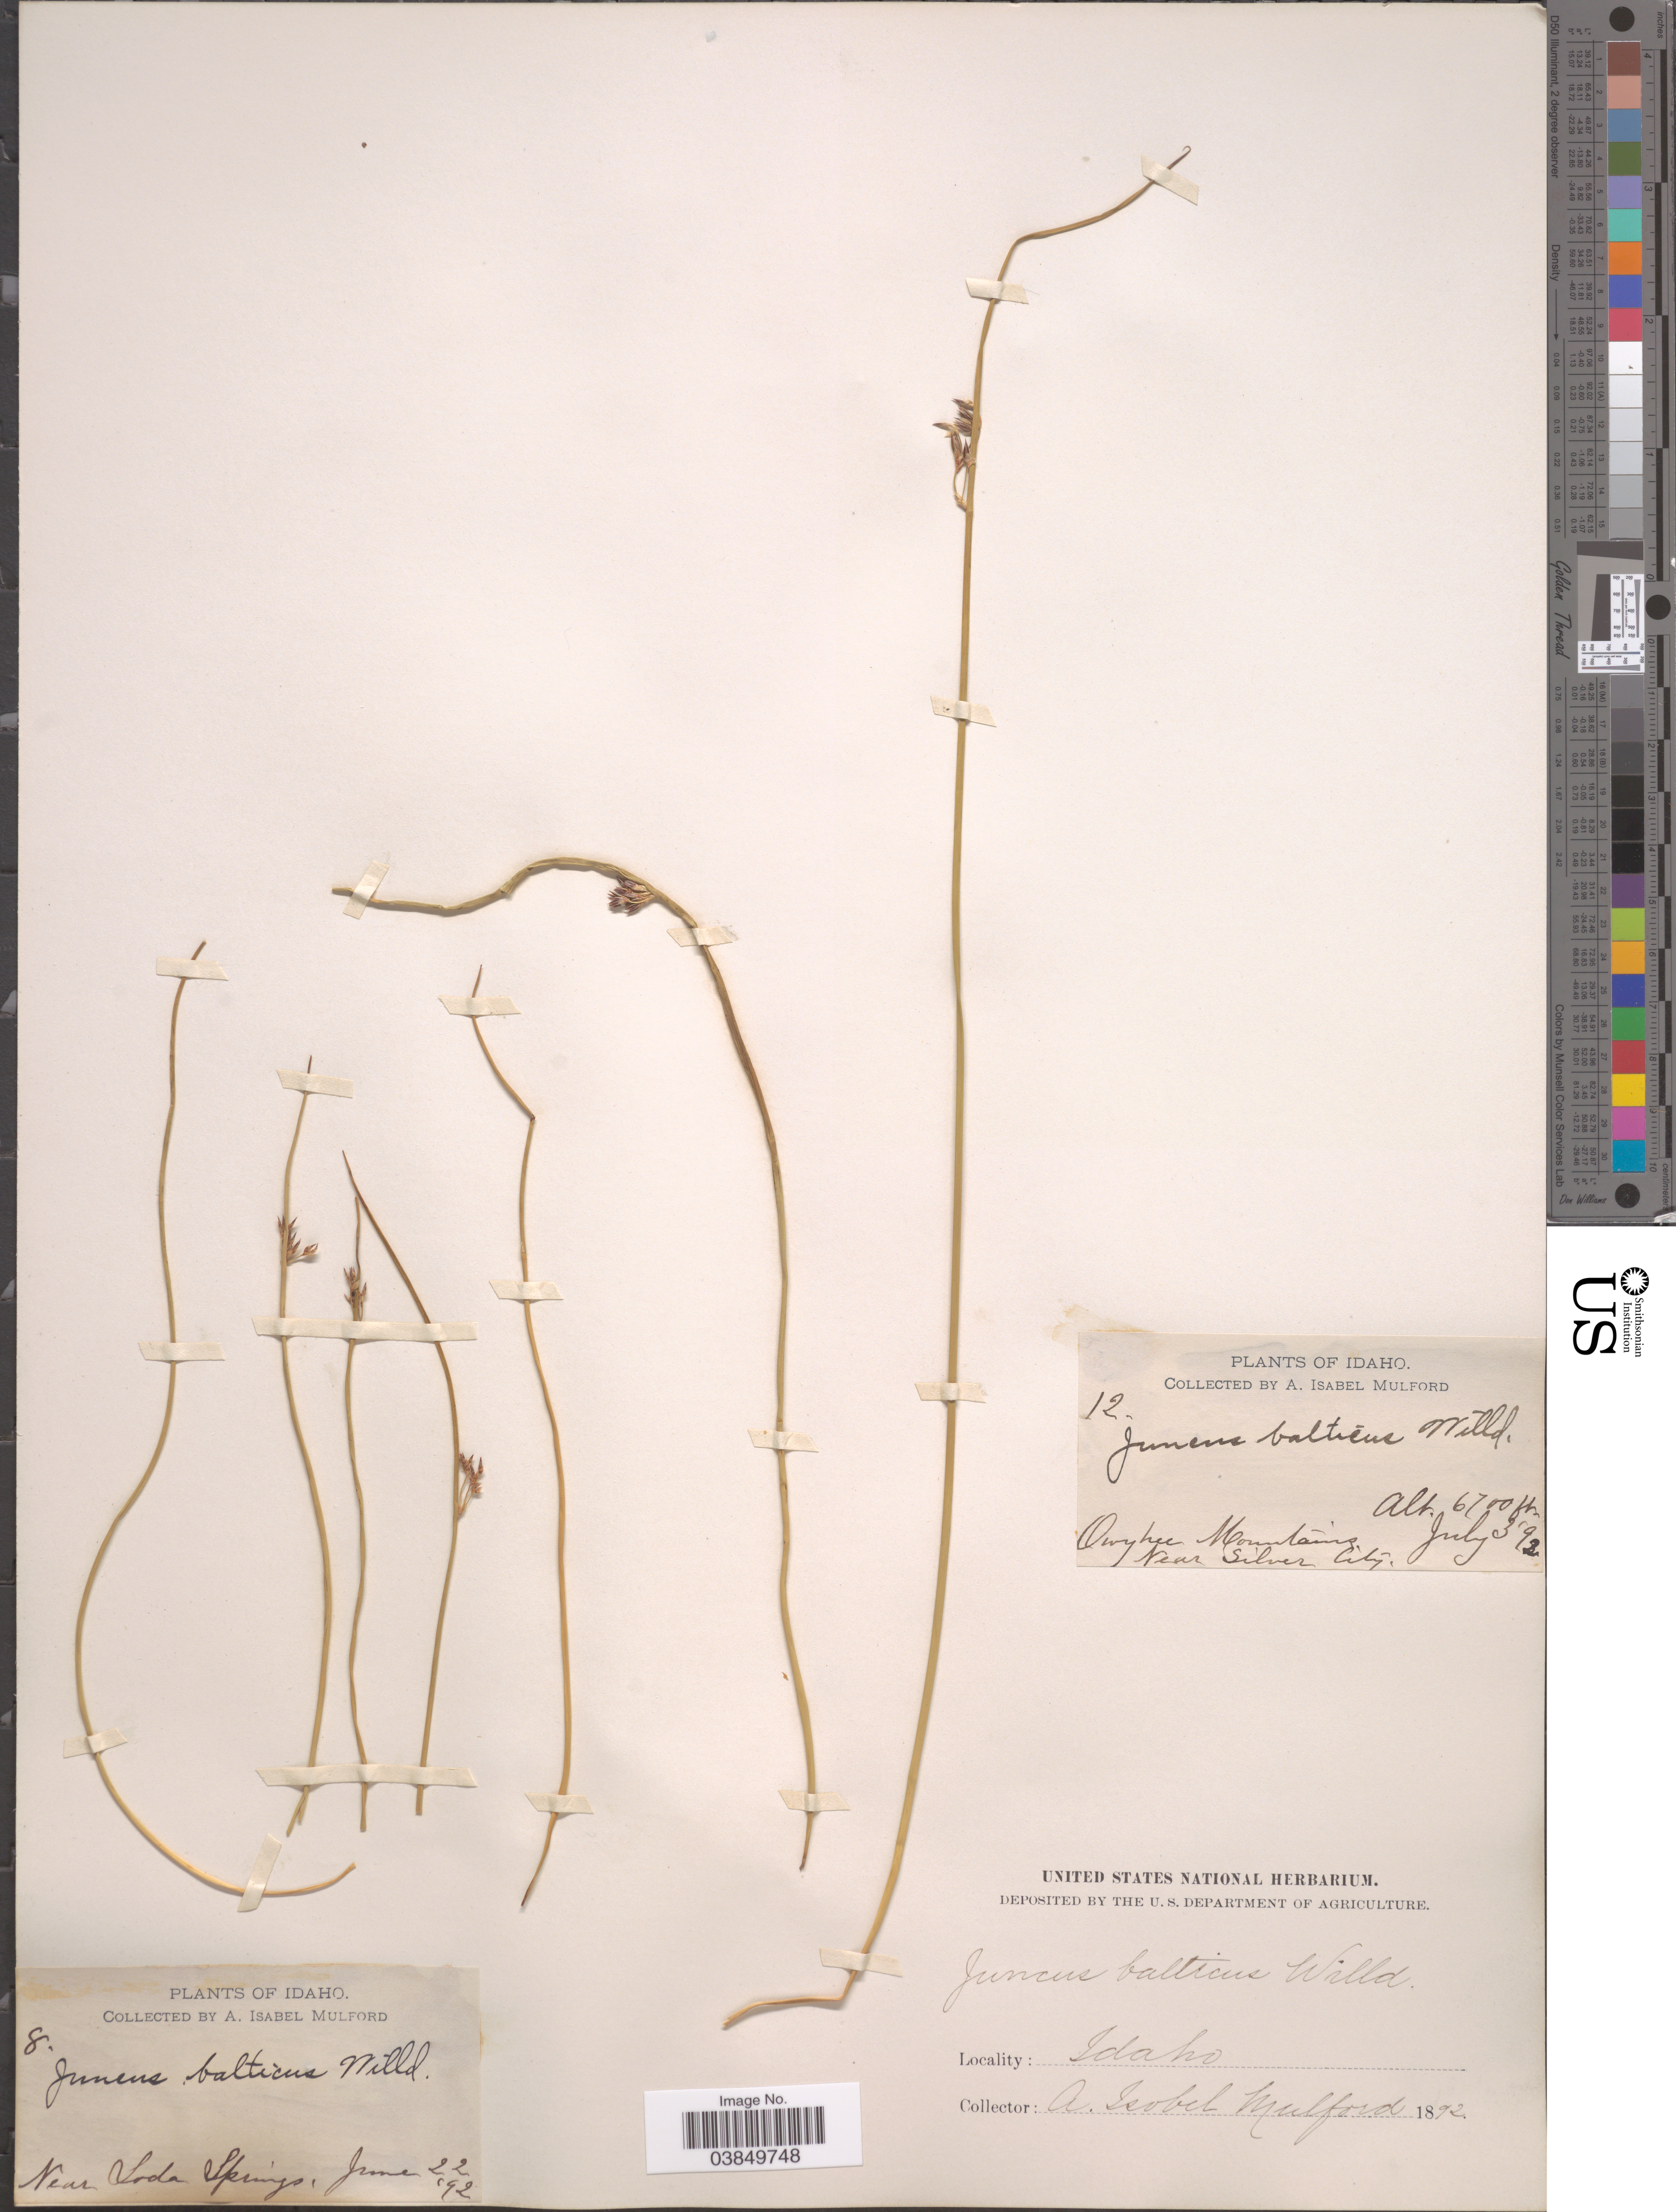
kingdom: Plantae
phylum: Tracheophyta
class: Liliopsida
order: Poales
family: Juncaceae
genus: Juncus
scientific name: Juncus balticus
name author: Willd.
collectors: A. Mulford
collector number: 8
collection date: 1892-06-22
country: United States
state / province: Idaho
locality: Near Soda Springs.